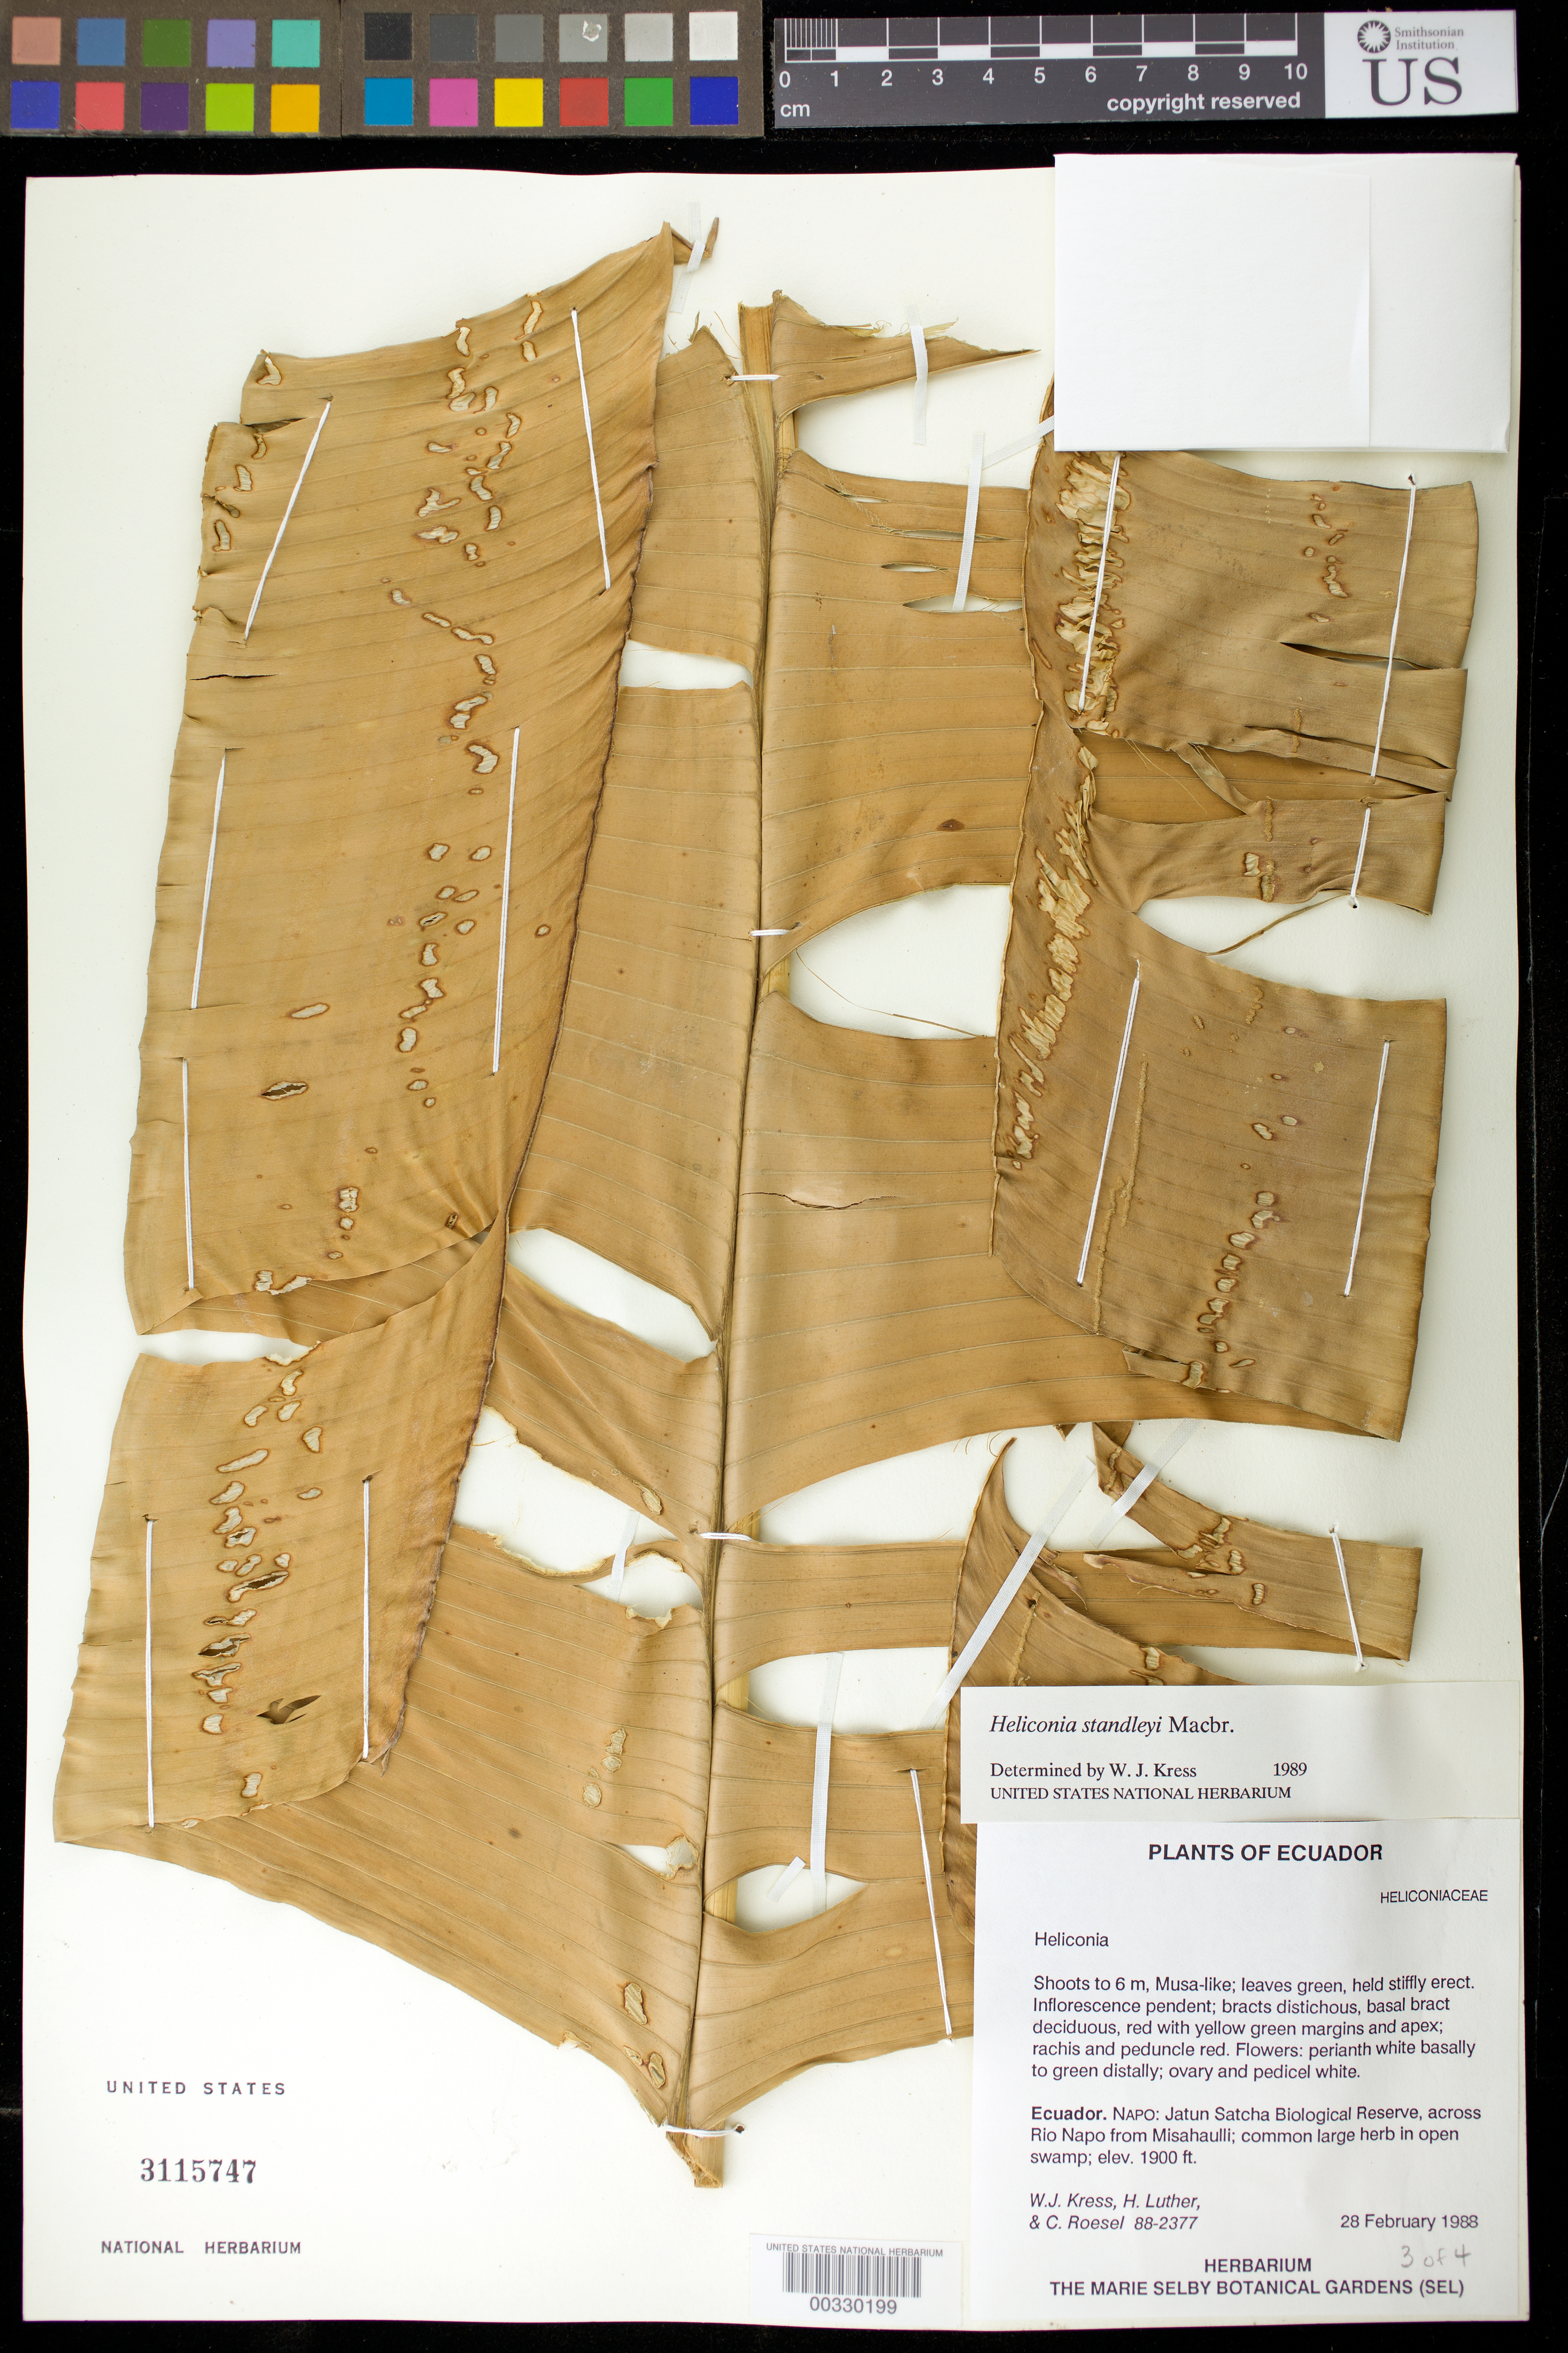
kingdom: Plantae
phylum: Tracheophyta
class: Liliopsida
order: Zingiberales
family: Heliconiaceae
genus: Heliconia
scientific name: Heliconia standleyi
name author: J.F. Macbr.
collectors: W. J. Kress, Harry E. Luther & C. S. Roesel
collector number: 88-2377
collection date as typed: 28 Feb 1988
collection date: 1988-02-28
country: Ecuador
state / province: Napo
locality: Jatun satcha Biological Reserve, across Rio Napo from misahaulli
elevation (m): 579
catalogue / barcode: US 3115747